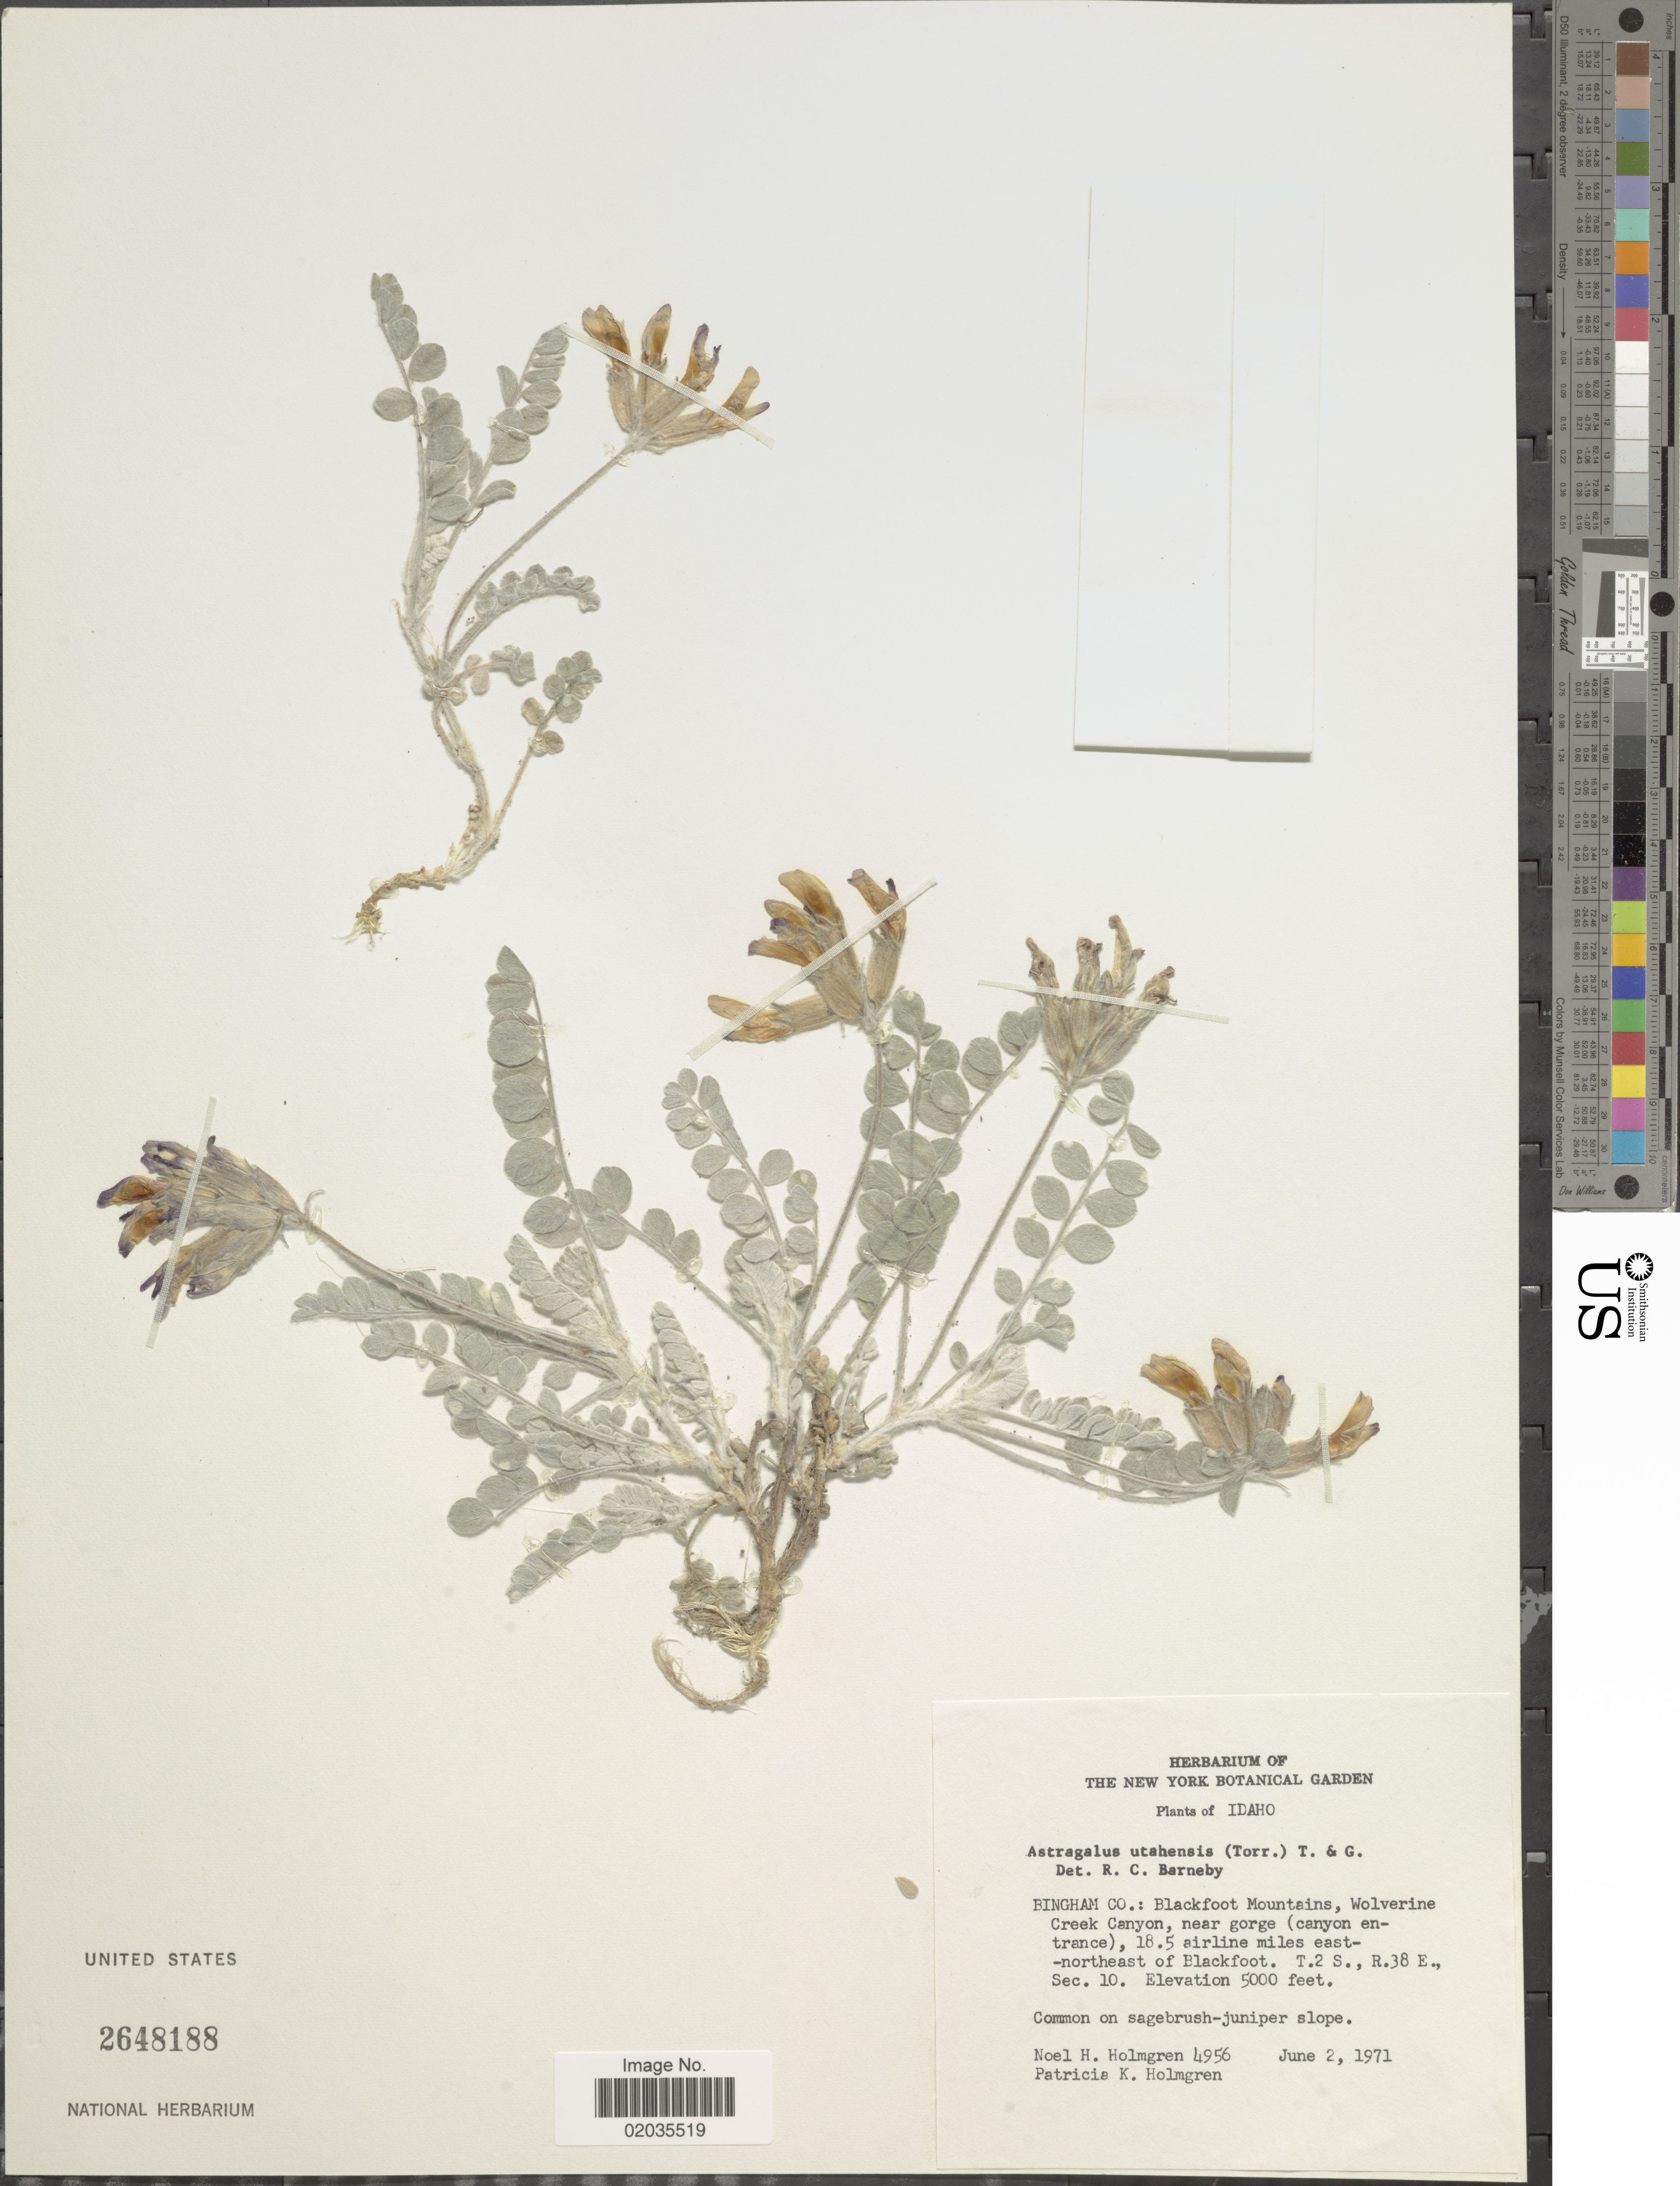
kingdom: Plantae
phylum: Tracheophyta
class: Magnoliopsida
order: Fabales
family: Fabaceae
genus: Astragalus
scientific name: Astragalus utahensis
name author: (Torr.) Torr. & A. Gray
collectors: N. H. Holmgren & P. K. Holmgren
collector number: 4956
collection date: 1971-06-02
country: United States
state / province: Idaho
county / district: Bingham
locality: Blackfoot Mountains, Wolverine Creek Canyon, near gorge (canyon entrance), 18.5 miles airline east-northeast of Blackfoot. T.2 S., R.38 E., Sec. 10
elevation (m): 1524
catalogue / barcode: US 2648188